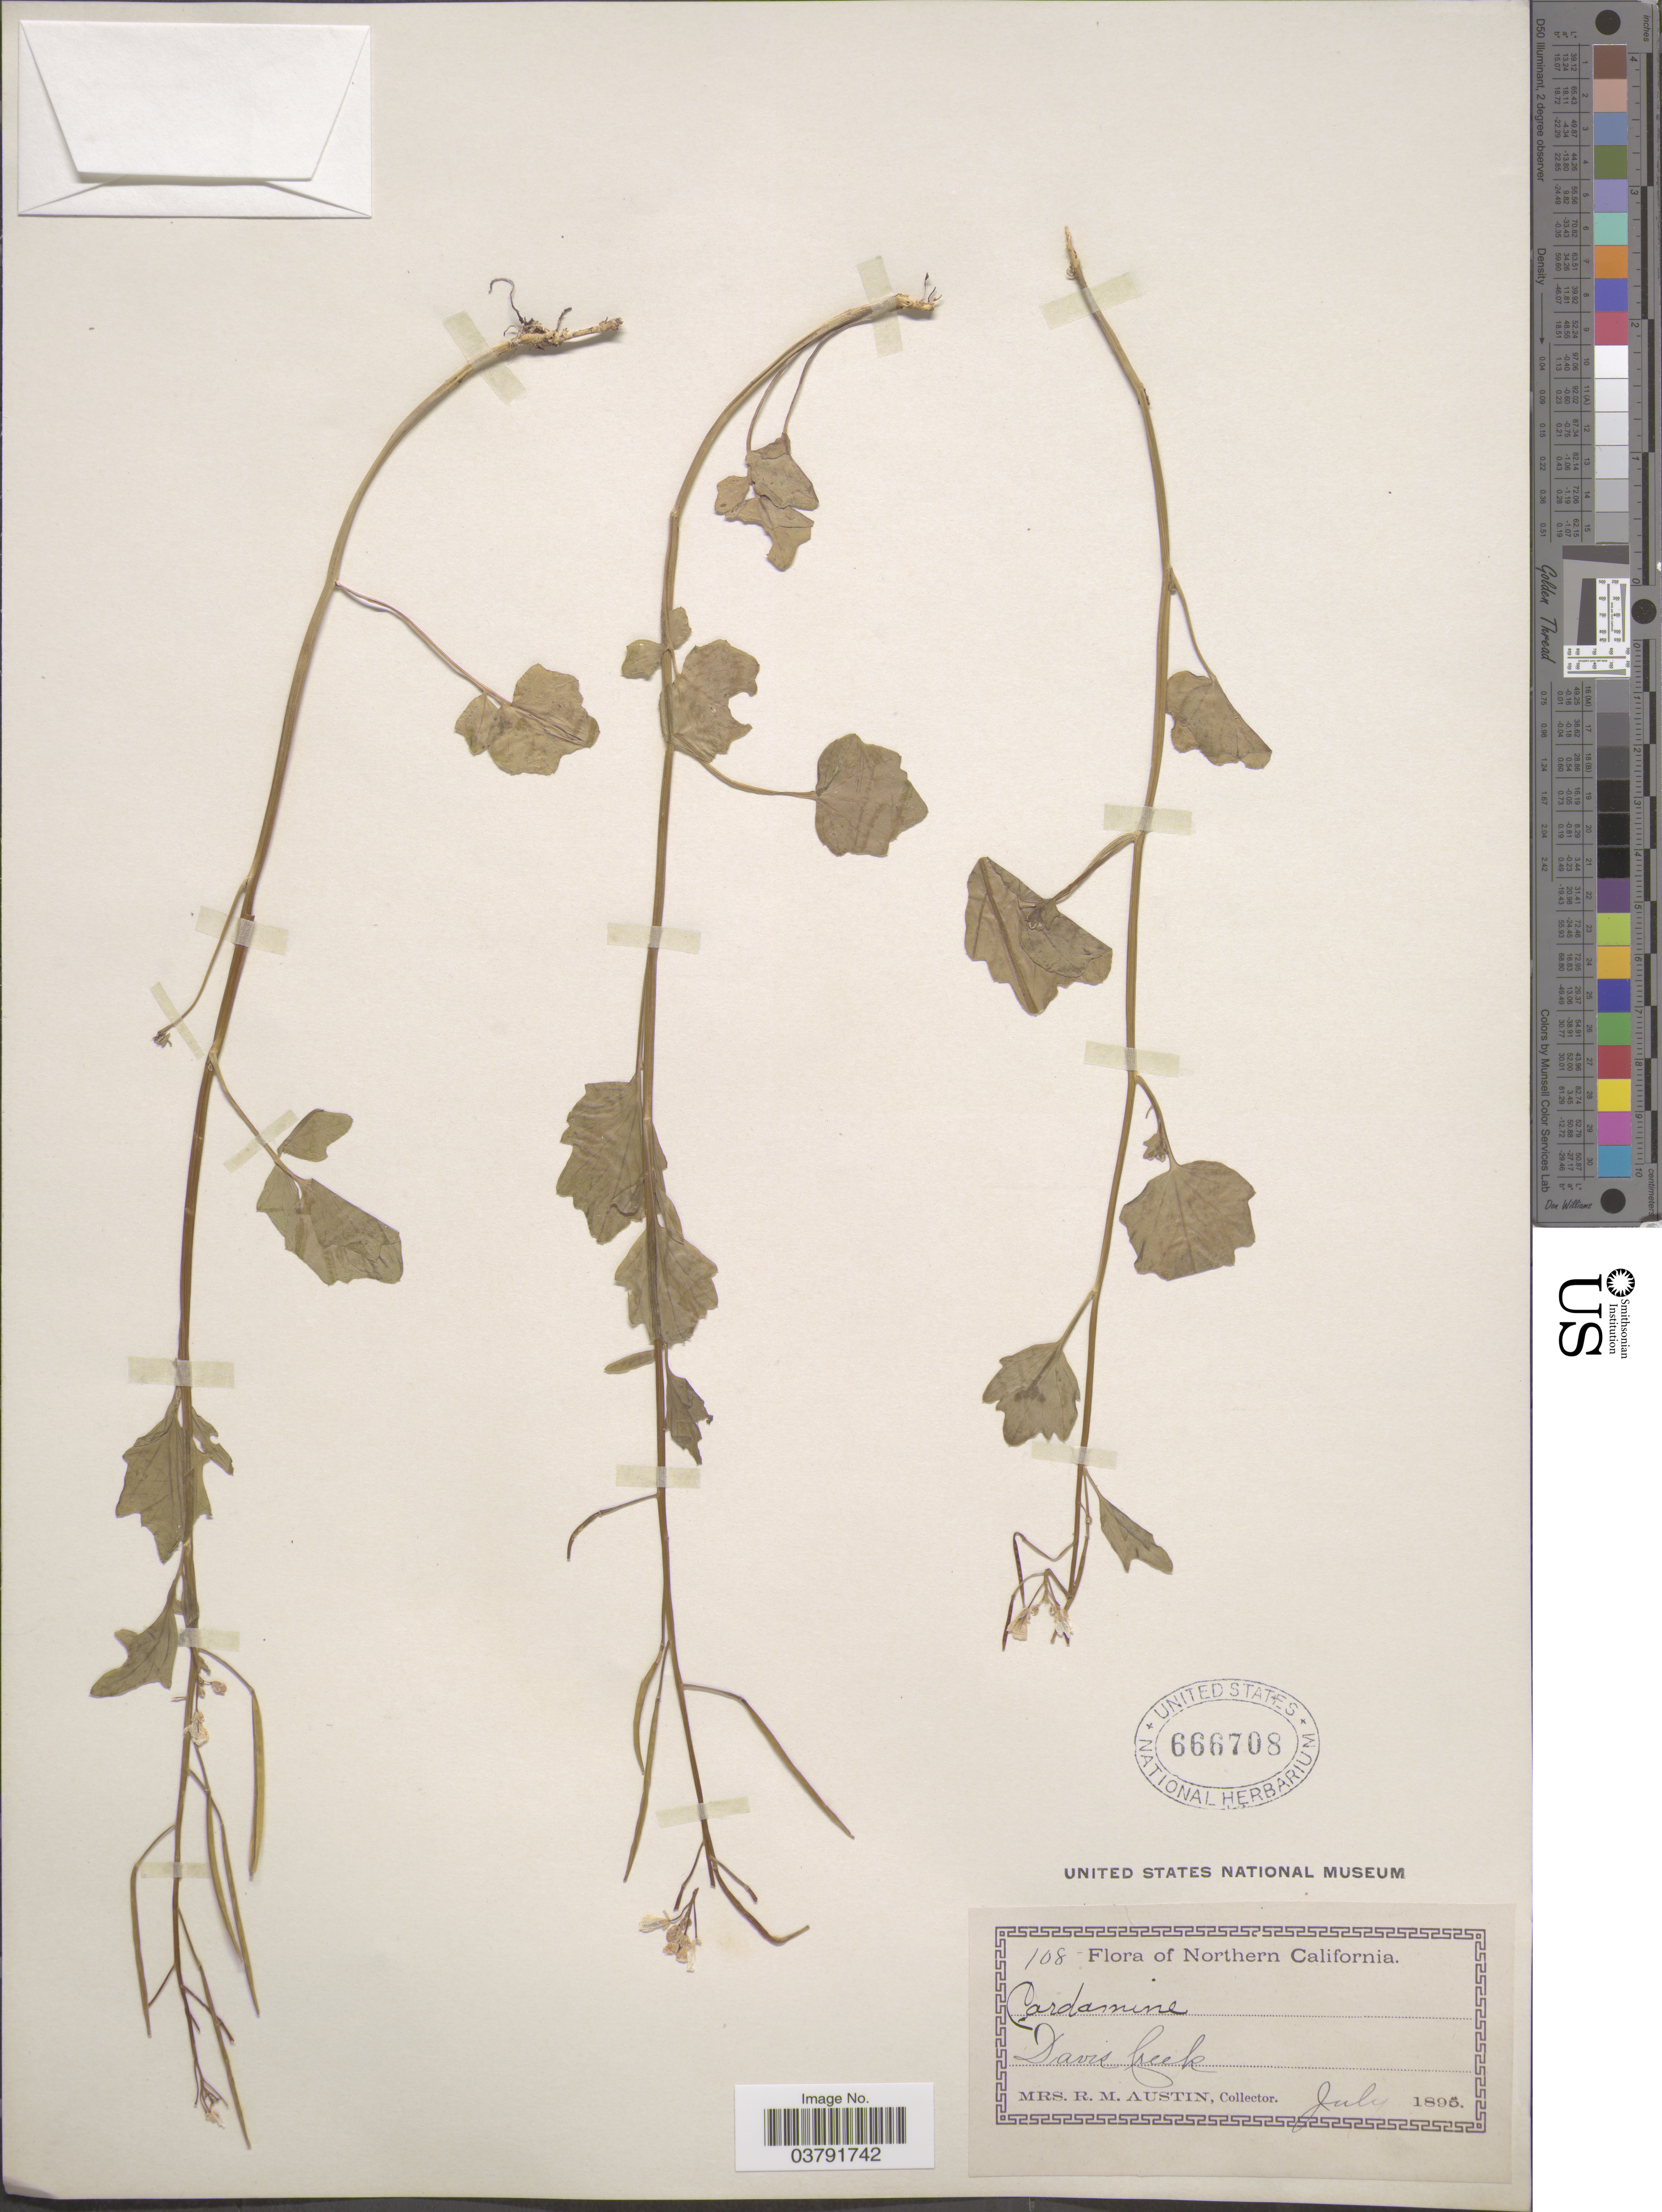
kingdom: Plantae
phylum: Tracheophyta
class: Magnoliopsida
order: Brassicales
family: Brassicaceae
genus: Dentaria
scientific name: Dentaria sp.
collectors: R. Austin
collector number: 108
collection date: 1895-07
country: United States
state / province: California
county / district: Modoc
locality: Northern California. Davis Creek.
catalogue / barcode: US 666708